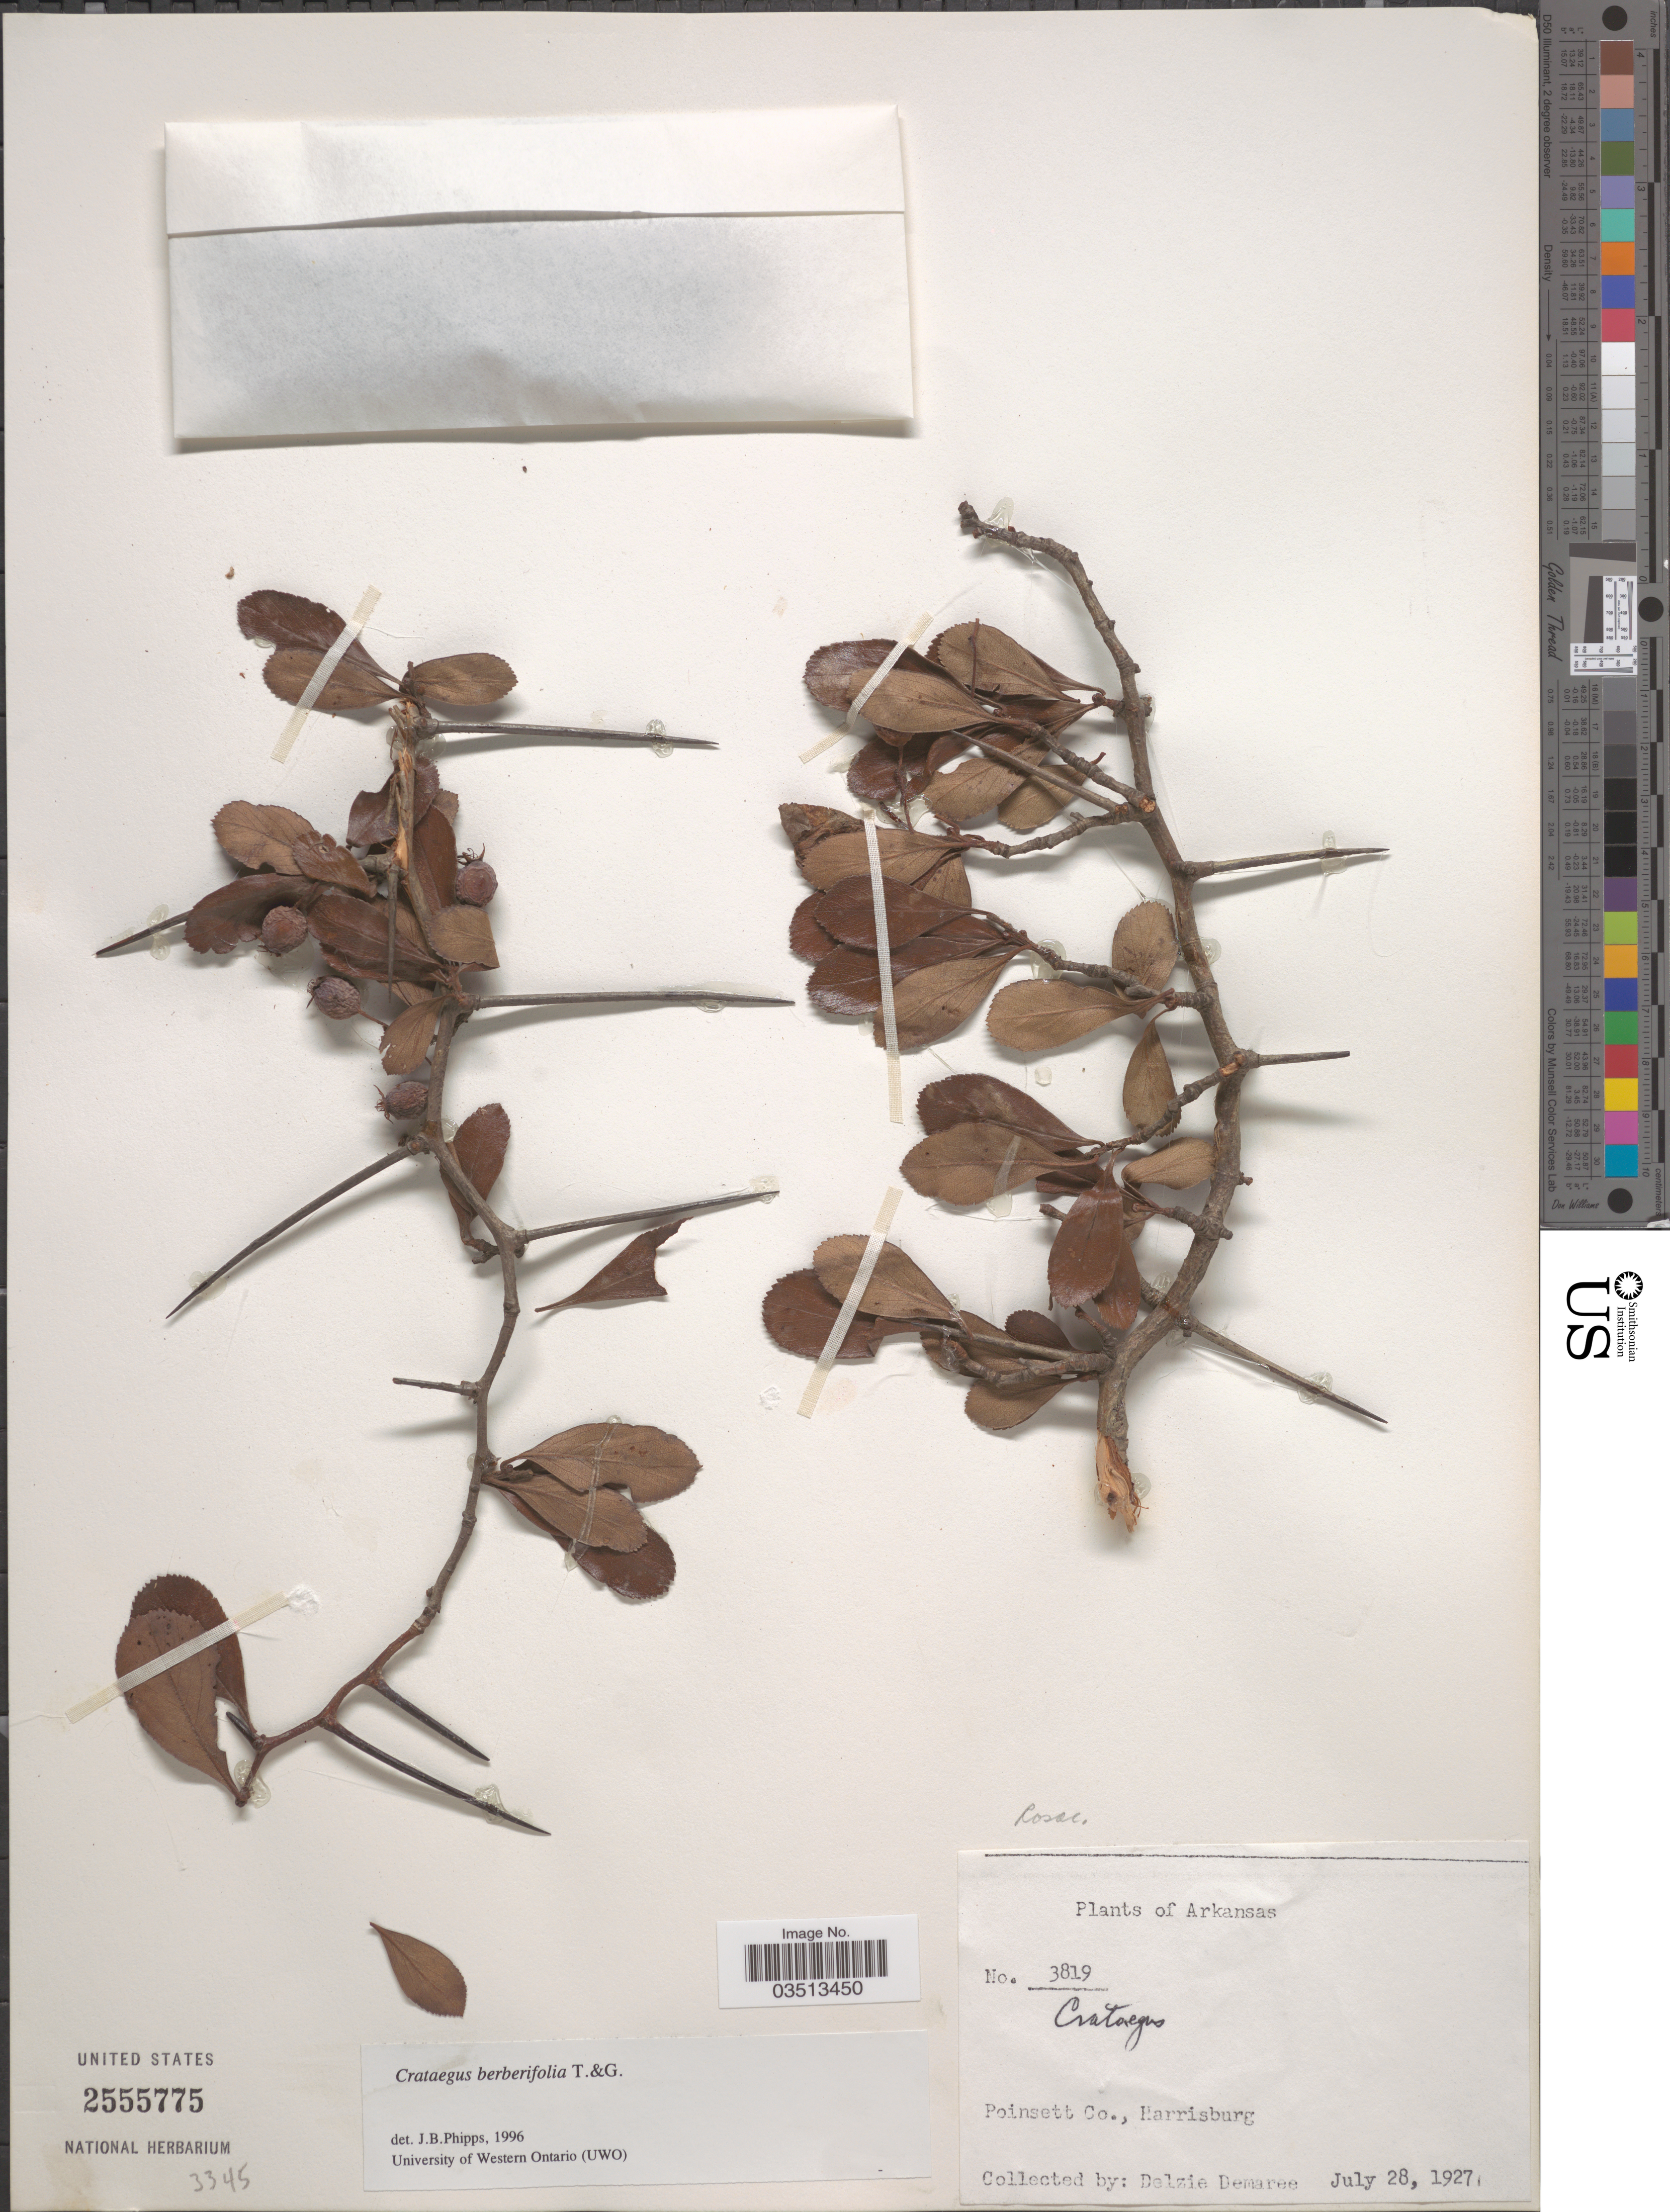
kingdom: Plantae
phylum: Tracheophyta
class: Magnoliopsida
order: Rosales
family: Rosaceae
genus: Crataegus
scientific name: Crataegus berberifolia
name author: Torr. & A. Gray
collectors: D. Demaree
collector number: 3819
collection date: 1927-07-28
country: United States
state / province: Arkansas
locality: Poinsett Co., Harrisburg.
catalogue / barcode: US 2555775